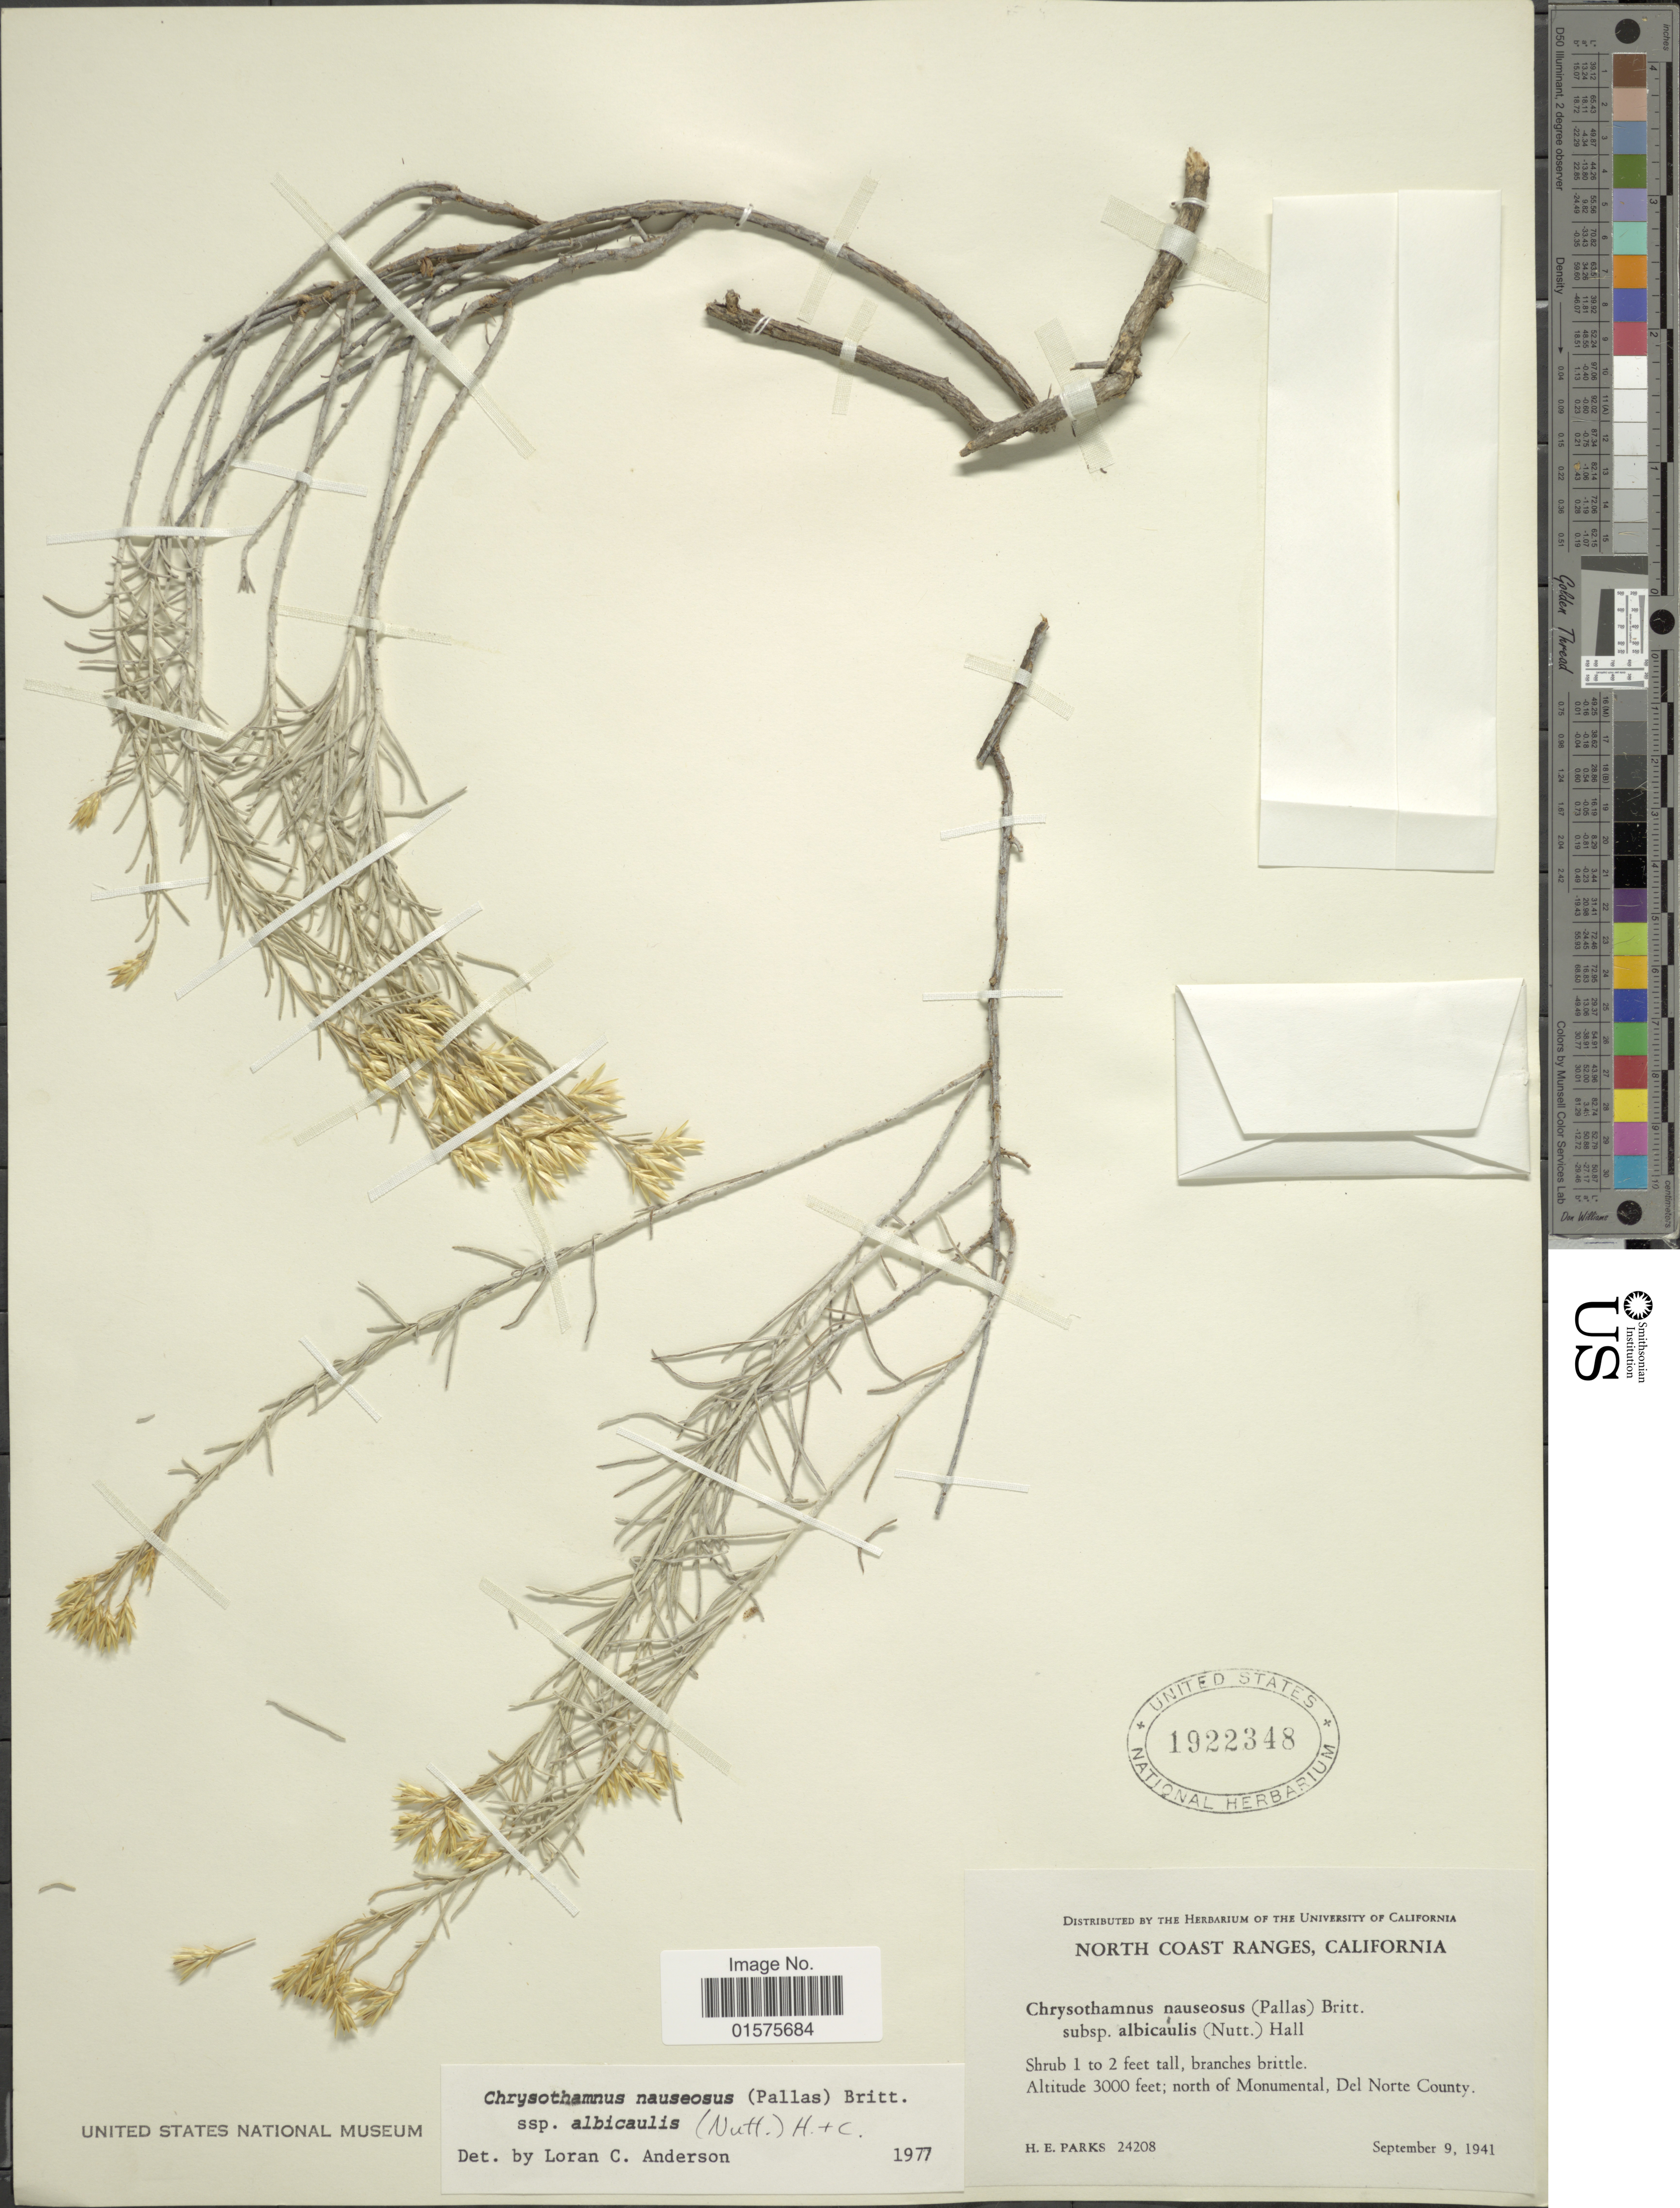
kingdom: Plantae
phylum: Tracheophyta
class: Magnoliopsida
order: Asterales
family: Asteraceae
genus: Ericameria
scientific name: Ericameria nauseosa var. speciosa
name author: (Nutt.) G.L. Nesom & G.I. Baird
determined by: Urbatsch, Lowell E., Curator (LSU), Louisiana State University (UNITED STATES)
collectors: H. E. Parks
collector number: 24208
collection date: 1941-09-09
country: United States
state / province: California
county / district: Del Norte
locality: North coast Ranges, north of Monumental, Del Norte County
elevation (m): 914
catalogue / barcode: US 1922348